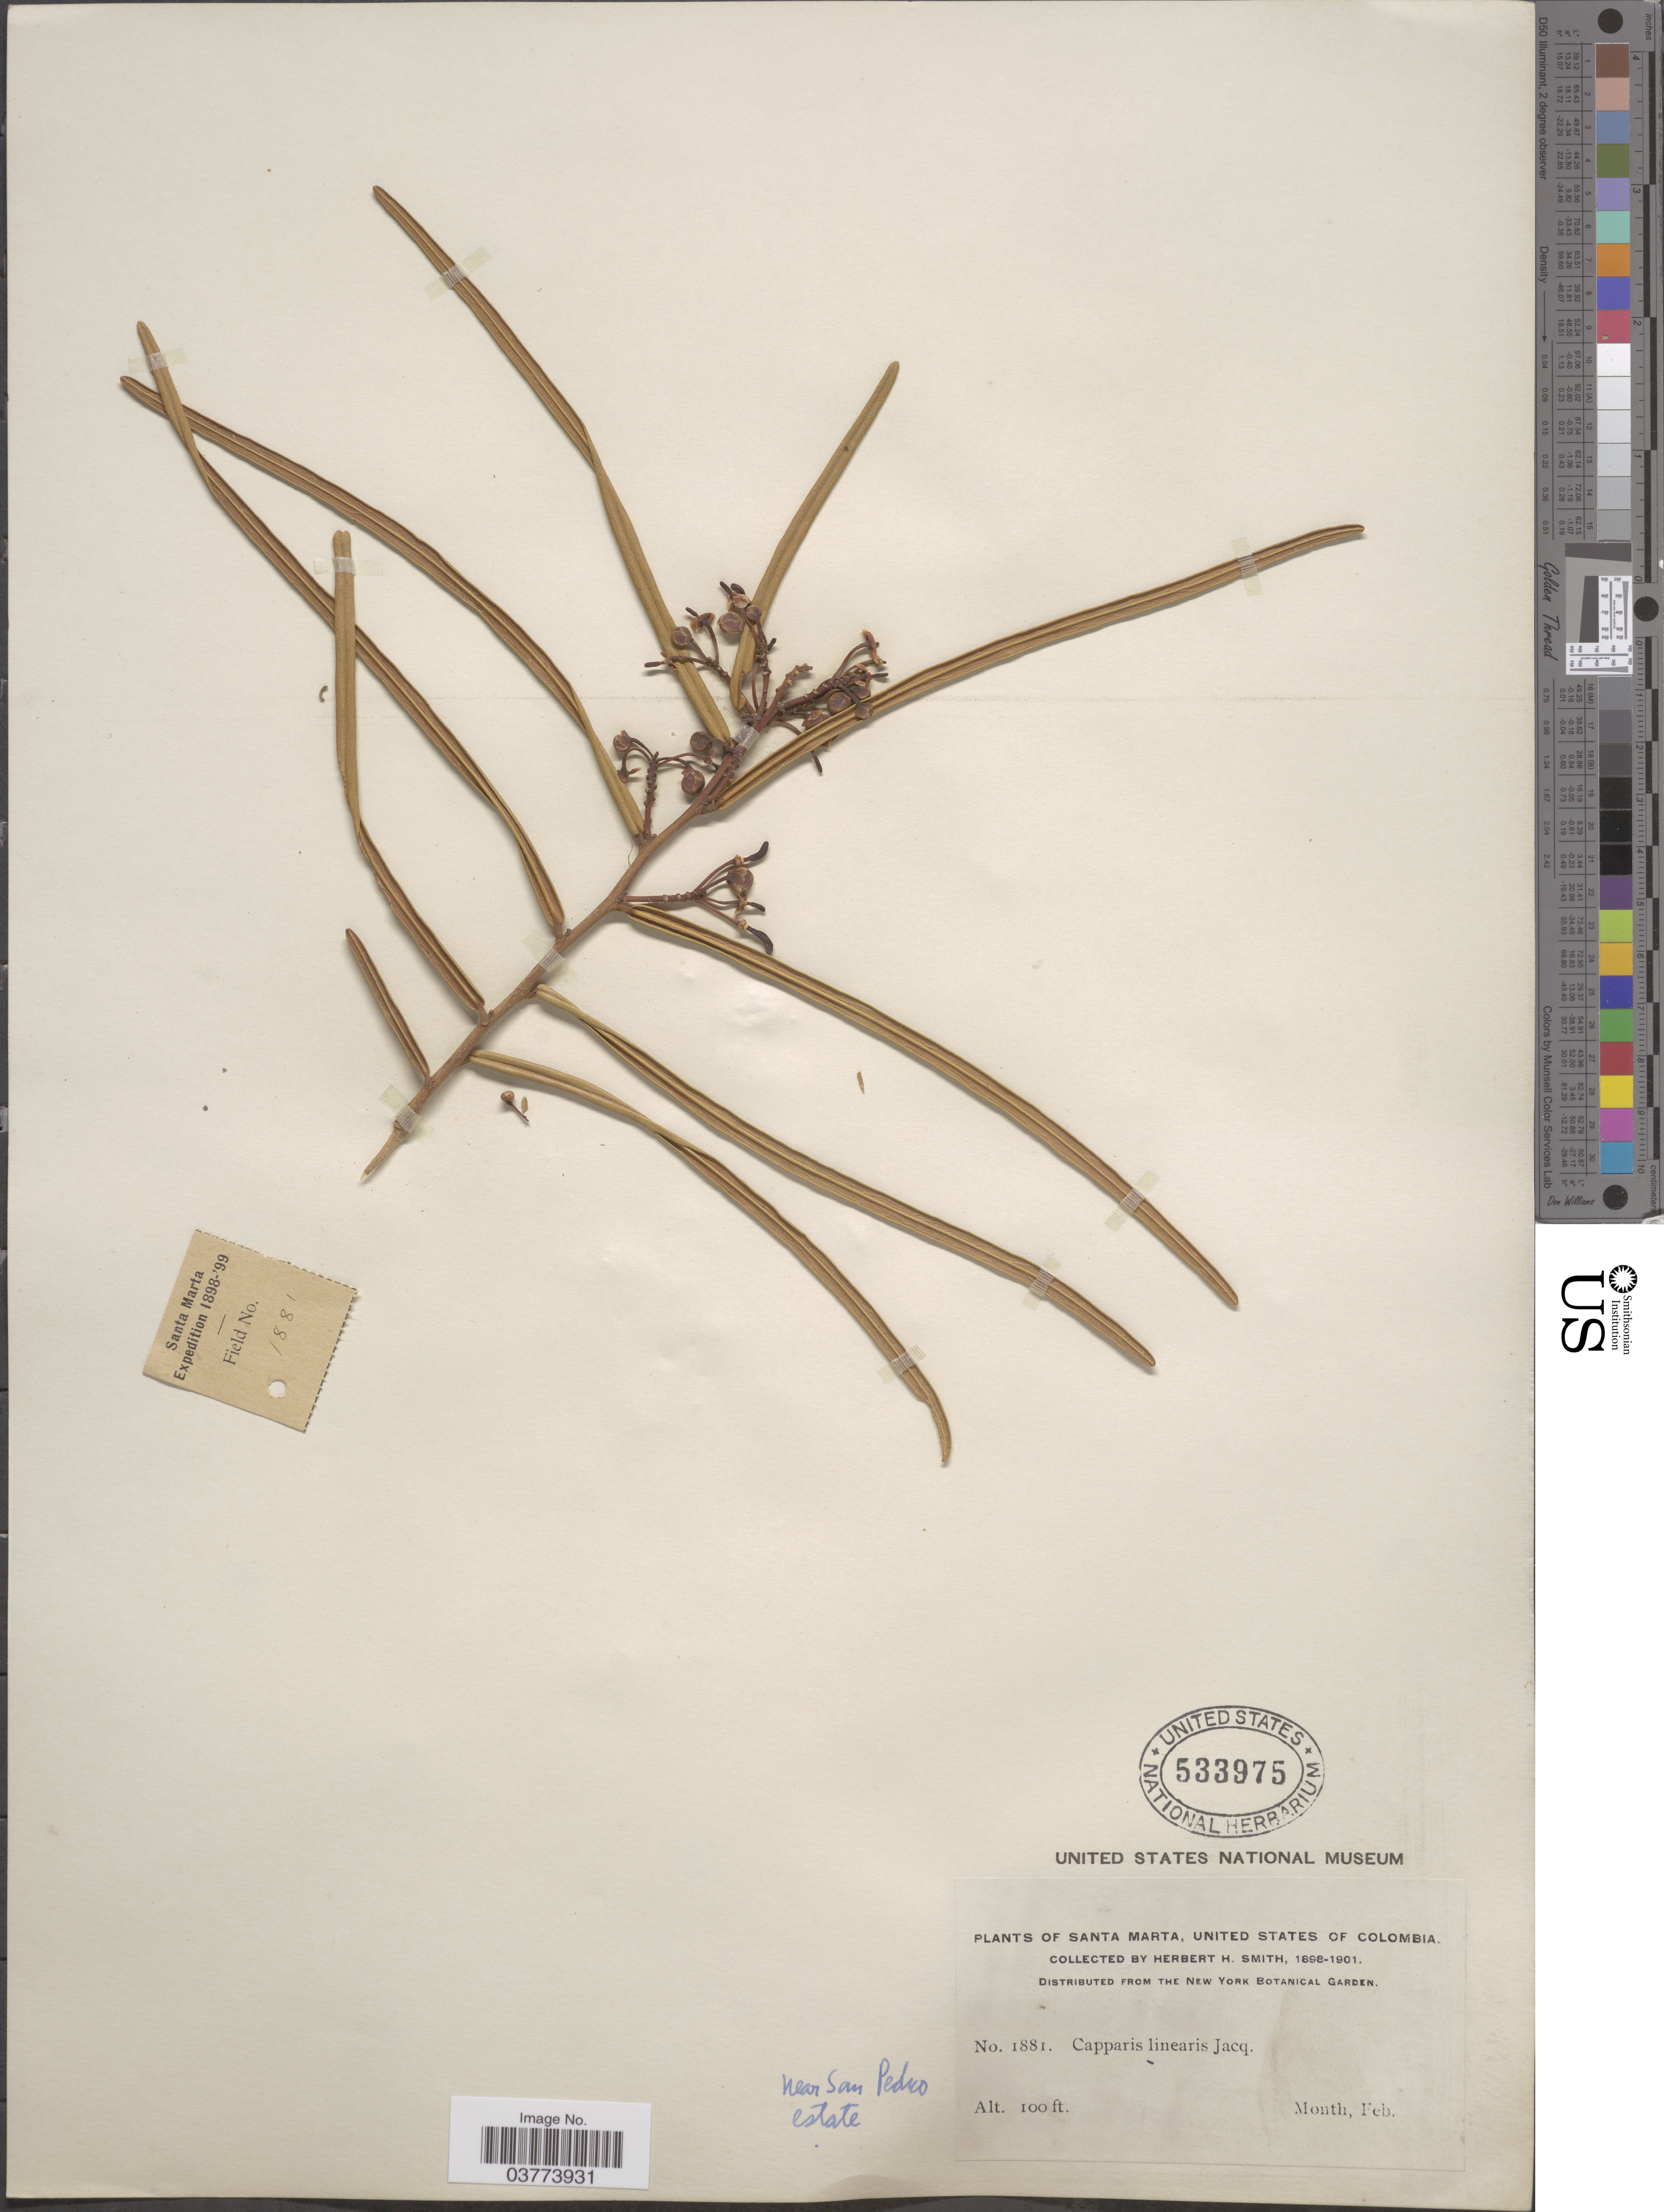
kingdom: Plantae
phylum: Tracheophyta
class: Magnoliopsida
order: Brassicales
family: Capparaceae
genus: Cynophalla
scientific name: Cynophalla linearis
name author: (Jacq.) J. Presl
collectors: Herbert H. Smith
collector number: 1881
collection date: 1898-02/1901-02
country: Colombia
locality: Santa Marta. Near San Pedro estate.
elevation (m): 30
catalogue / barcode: US 533975